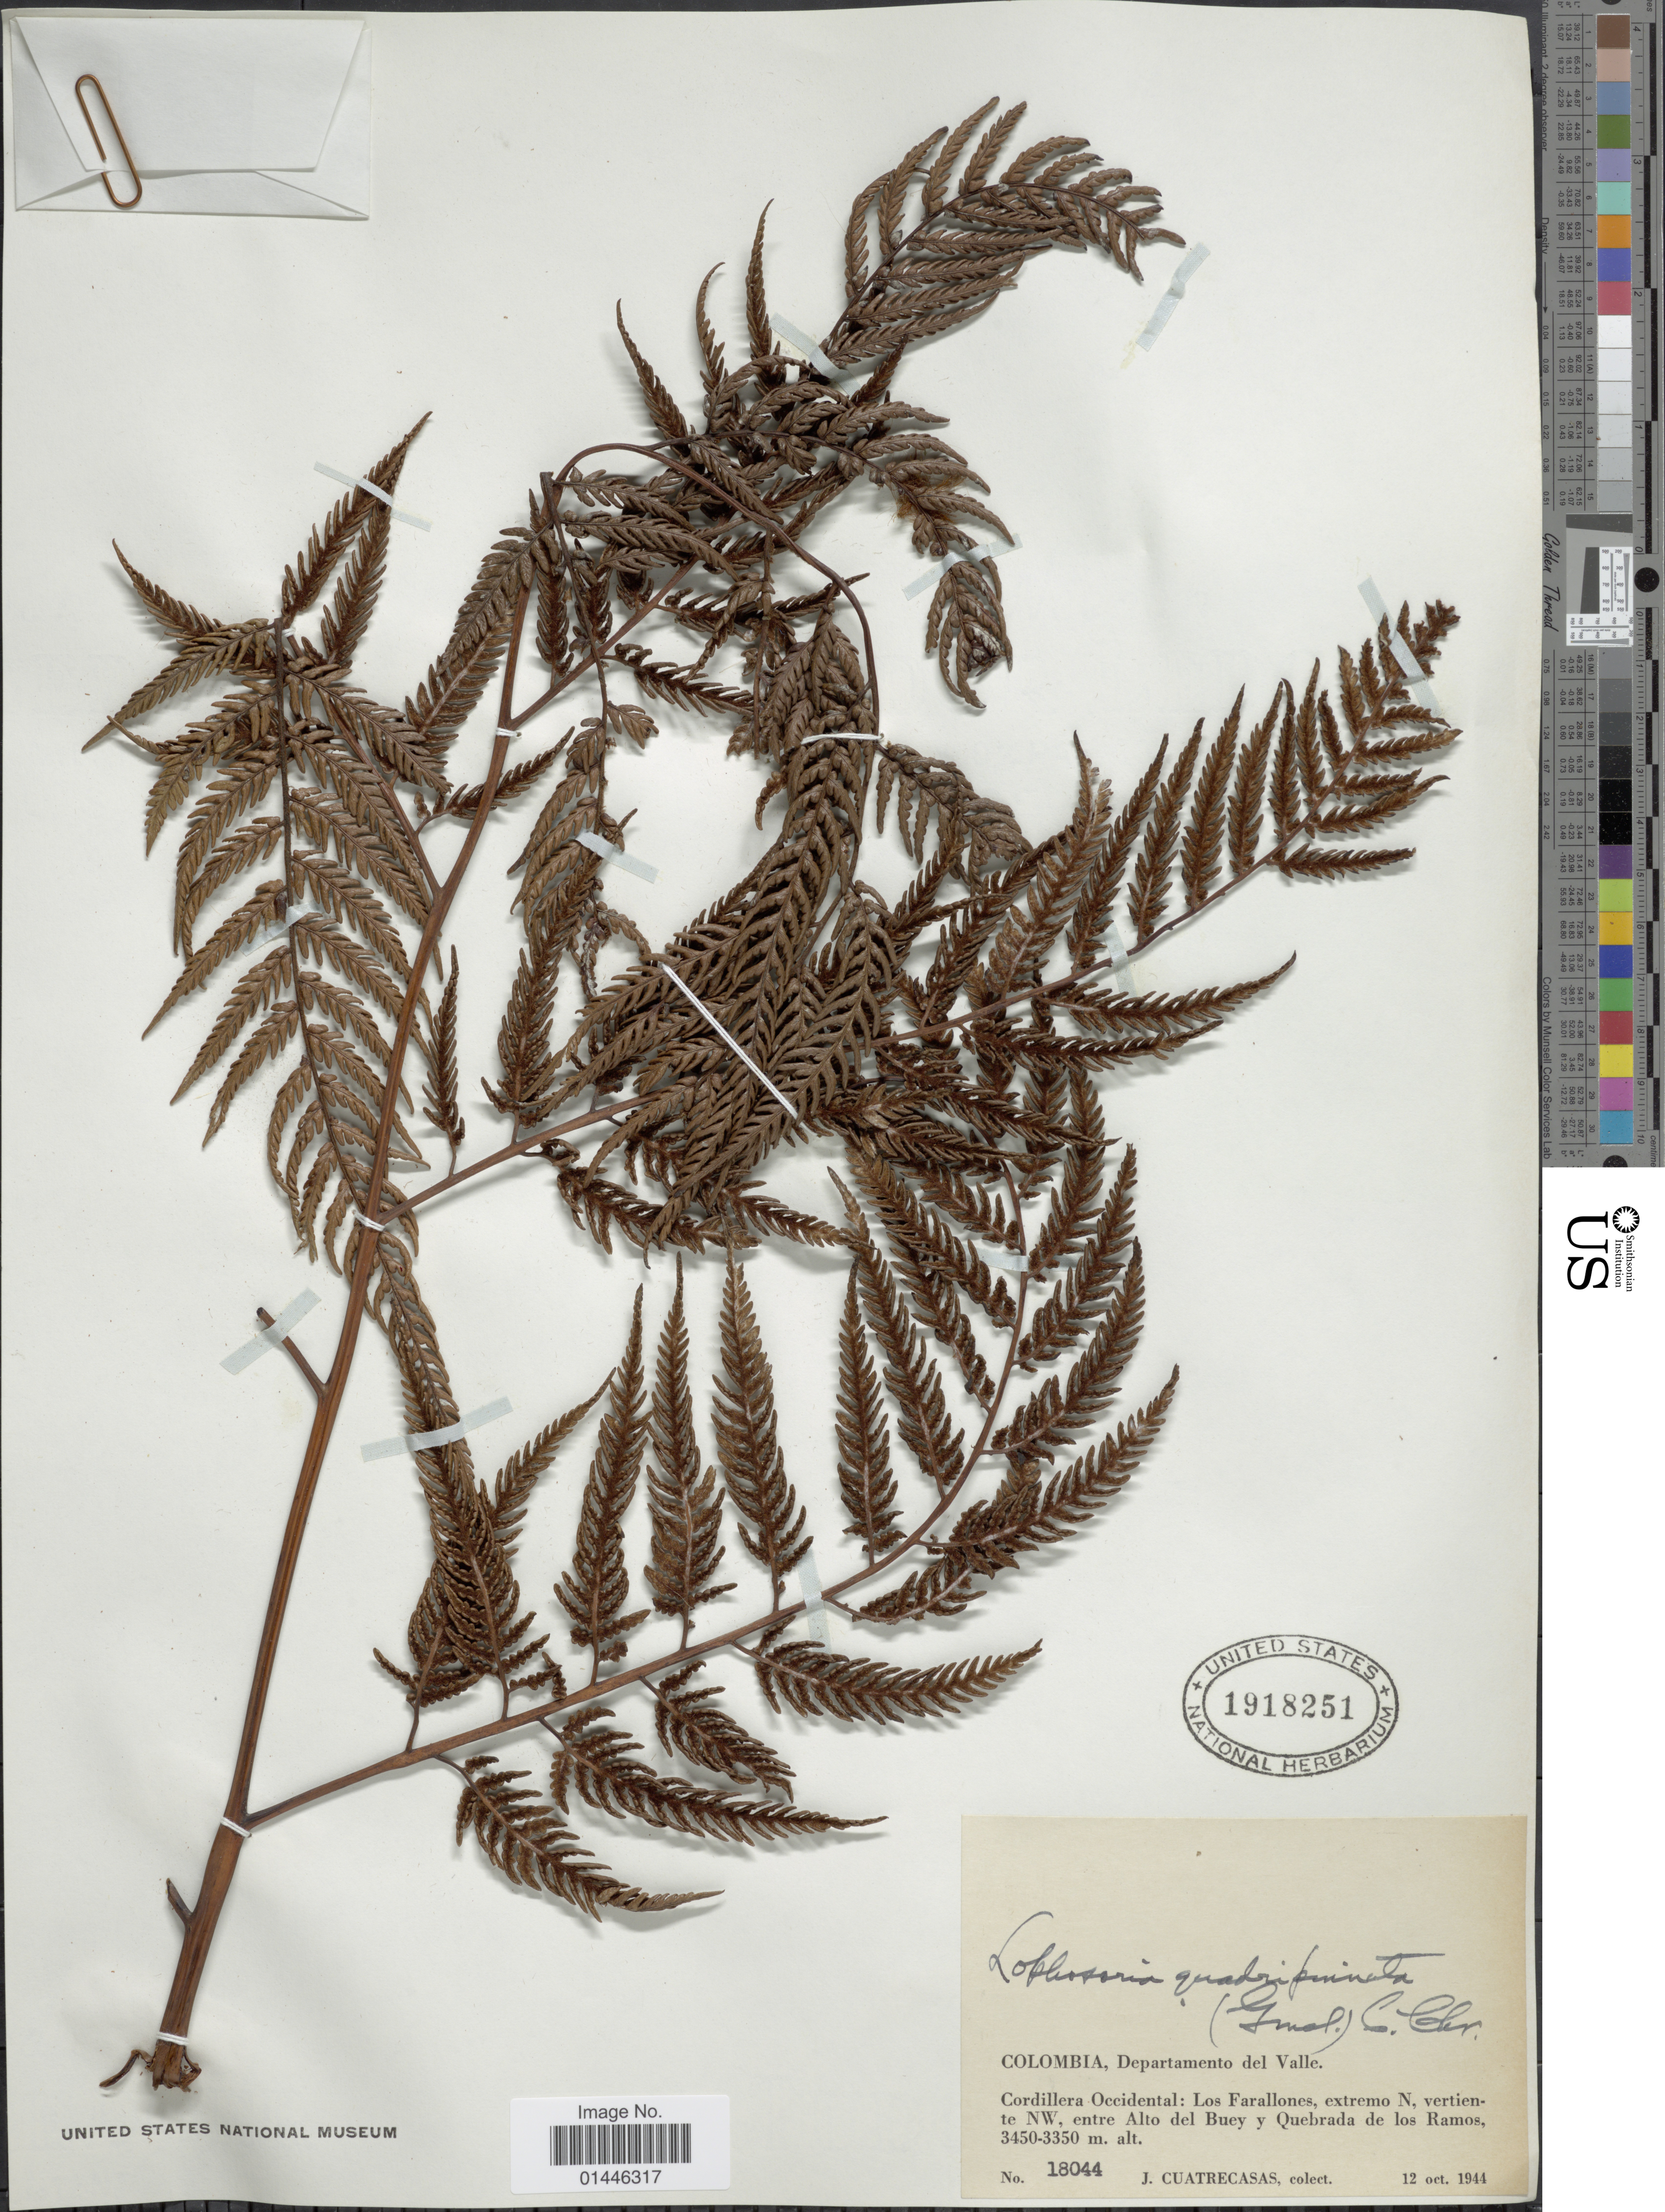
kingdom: Plantae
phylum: Tracheophyta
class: Polypodiopsida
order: Cyatheales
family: Dicksoniaceae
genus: Lophosoria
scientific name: Lophosoria quadripinnata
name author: (J.F. Gmel.) C. Chr.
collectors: J. Cuatrecasas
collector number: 18044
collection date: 1944-10-12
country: Colombia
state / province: Valle del Cauca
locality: Departamento del Valle. Cordillera Occidental: Los Farallones, extremo N, vertiente NW, entre Alto del Buey y Quebrada de los Ramos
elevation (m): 3350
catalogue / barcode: US 1918251